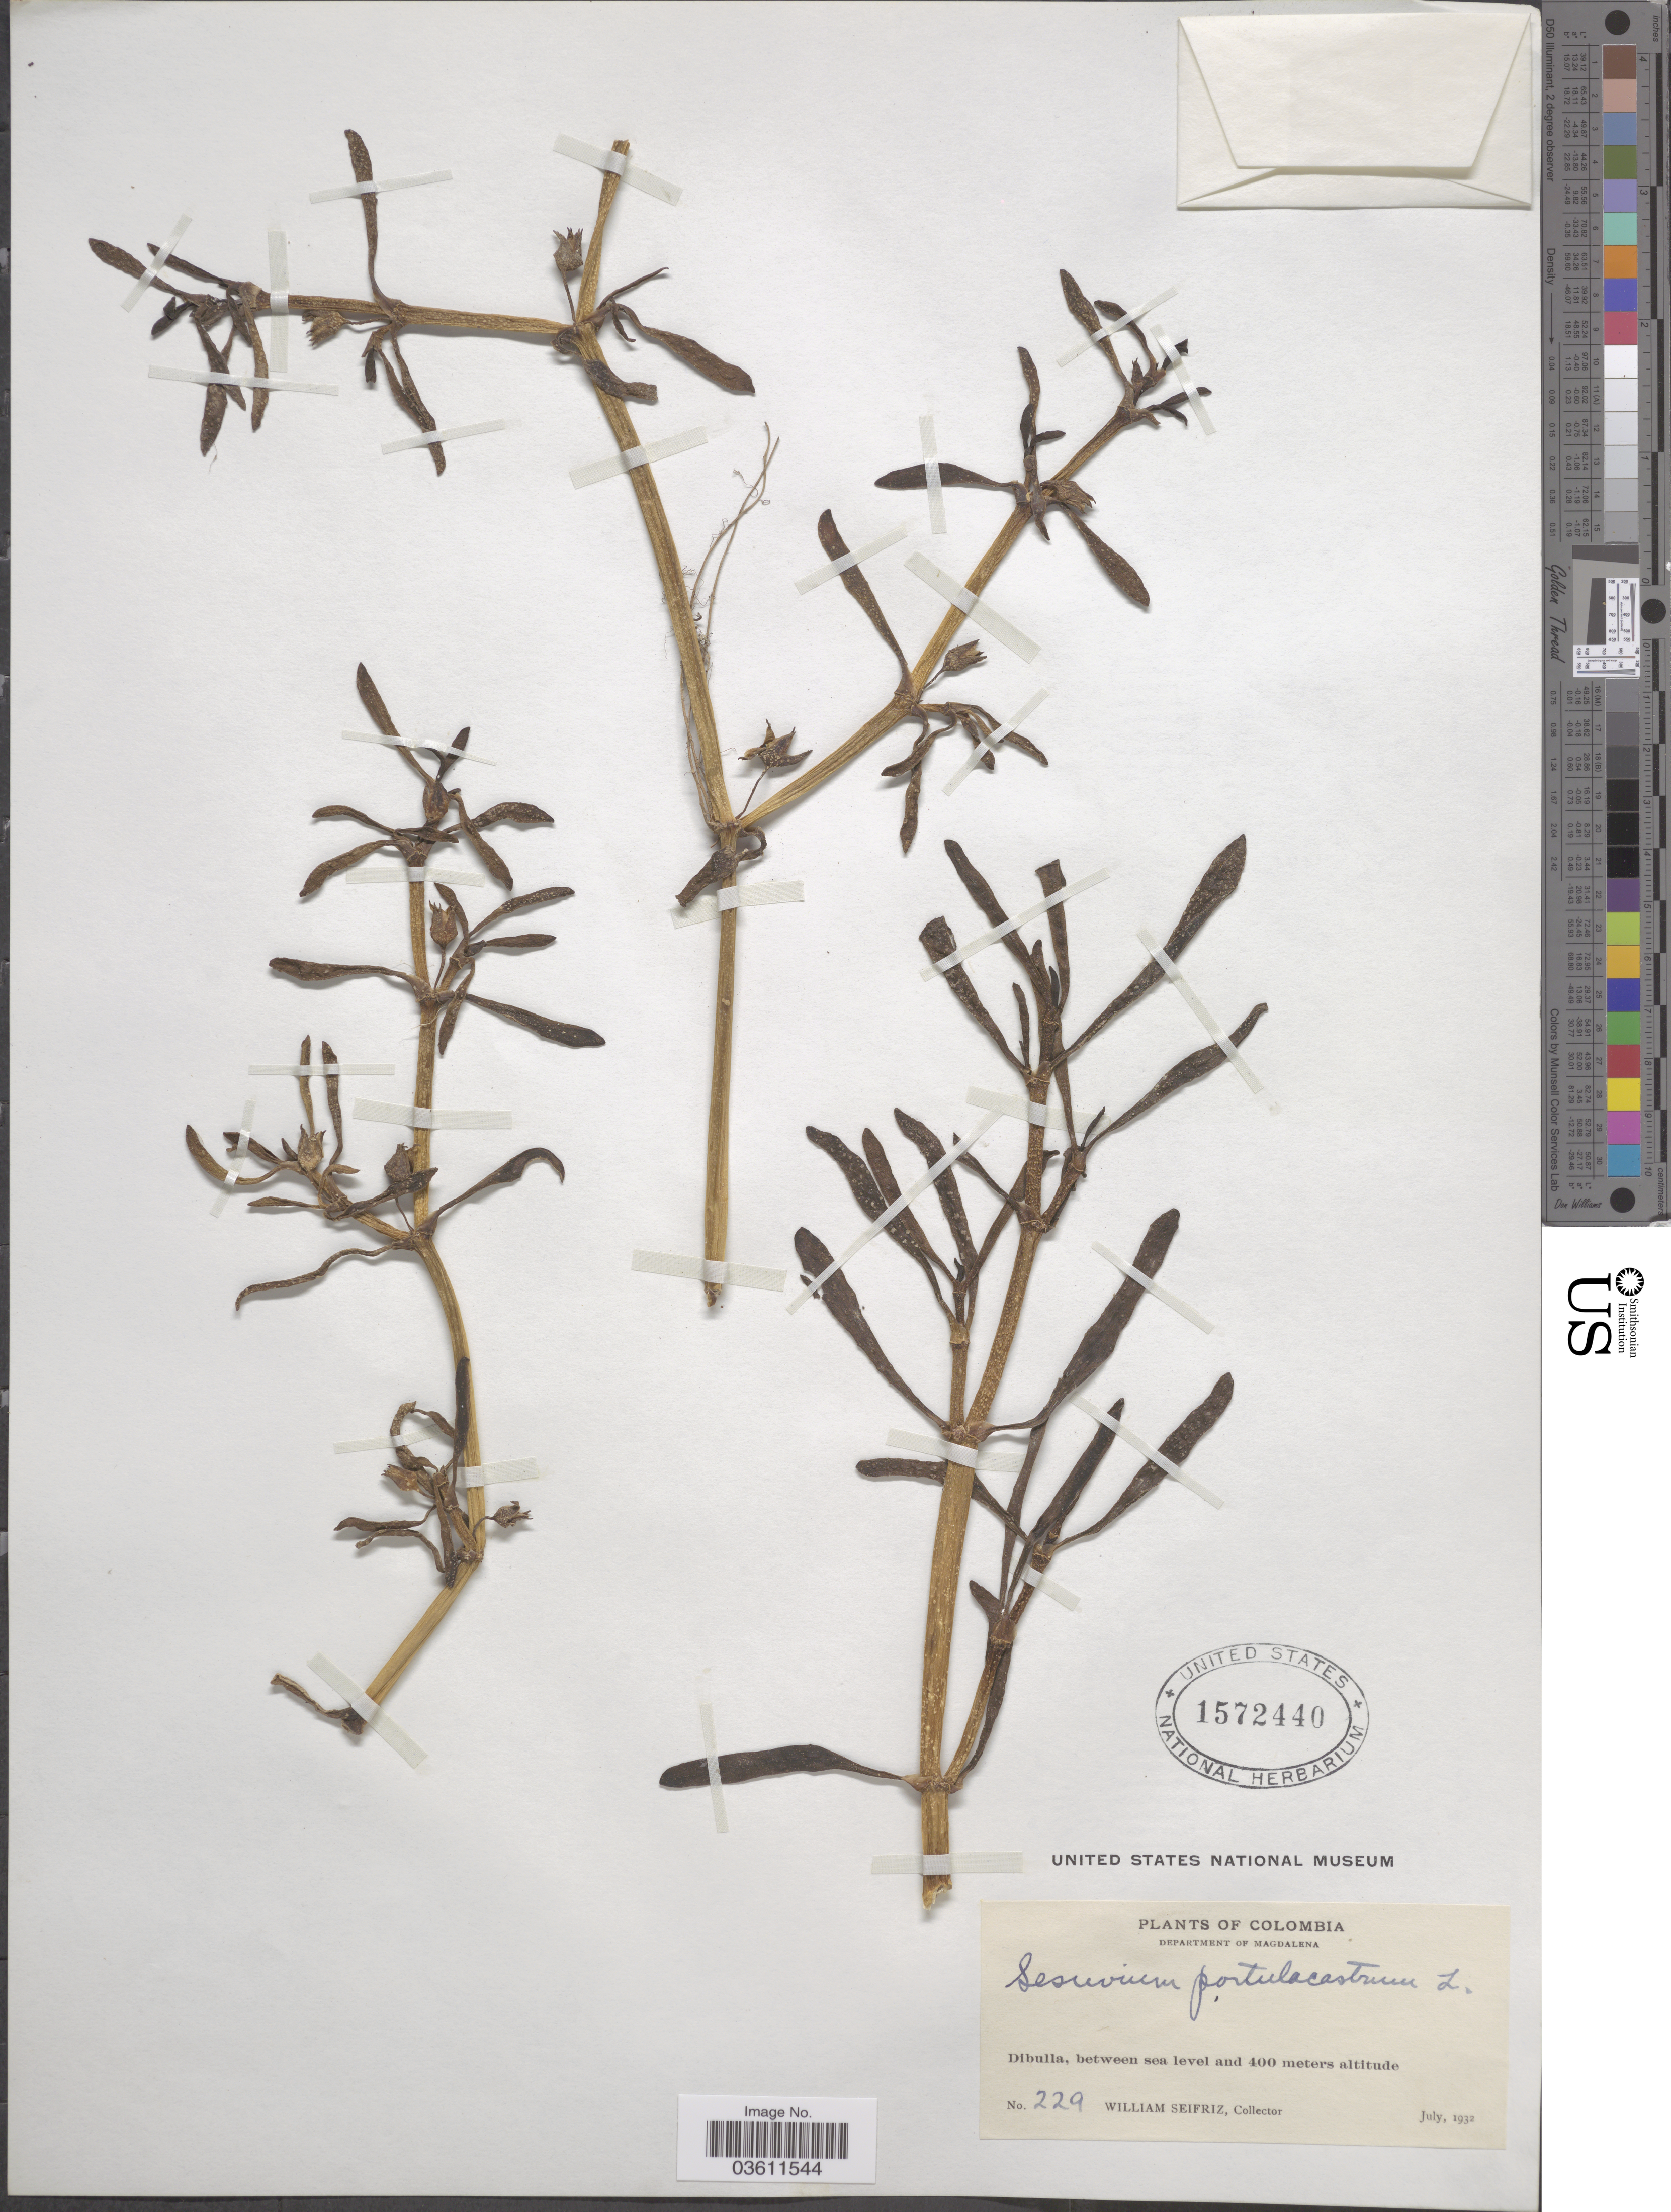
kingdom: Plantae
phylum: Tracheophyta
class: Magnoliopsida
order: Caryophyllales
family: Aizoaceae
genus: Sesuvium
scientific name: Sesuvium portulacastrum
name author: (L.) L.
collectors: W. Seifriz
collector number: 229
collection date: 1932-07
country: Colombia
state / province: Magdalena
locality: Department of Magdalena. Dibulla.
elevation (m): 0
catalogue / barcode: US 1572440